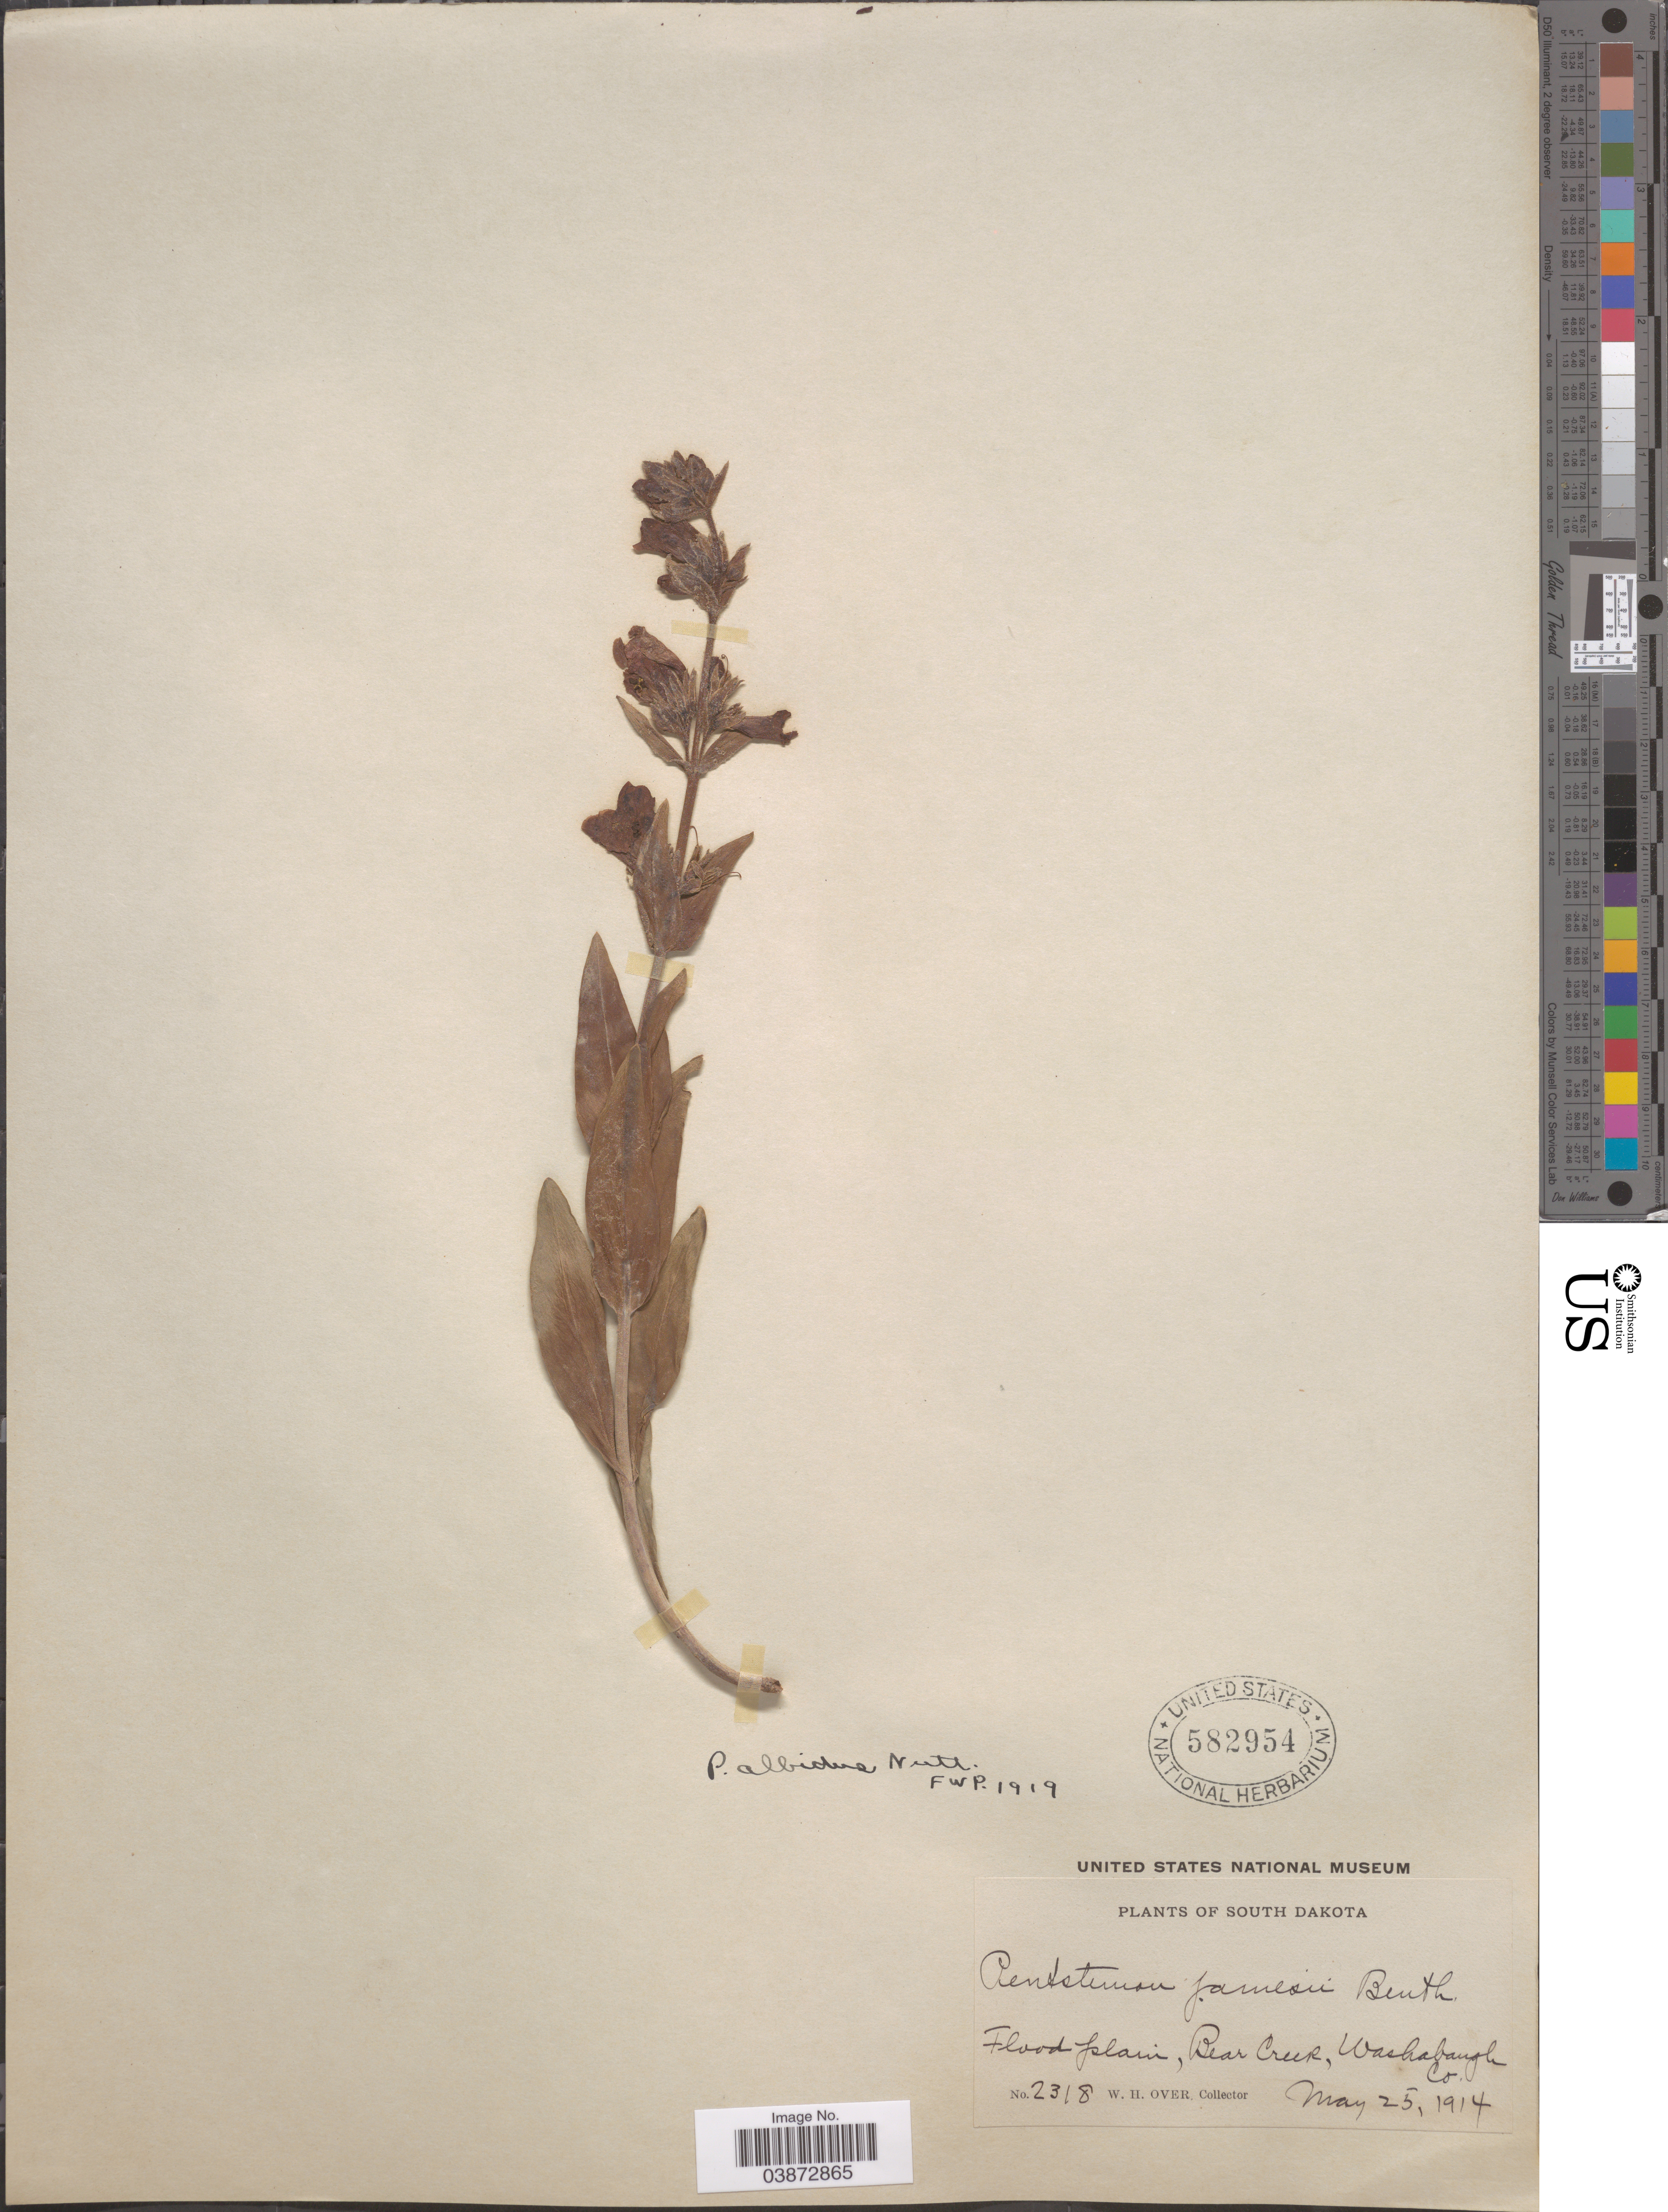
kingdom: Plantae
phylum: Tracheophyta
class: Magnoliopsida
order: Lamiales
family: Plantaginaceae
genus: Penstemon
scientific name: Penstemon albidus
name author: Nutt.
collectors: W. Over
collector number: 2318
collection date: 1914-05-25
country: United States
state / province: South Dakota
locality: Flood plain, Bear Creek, Washabaugh Co.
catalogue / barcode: US 582954